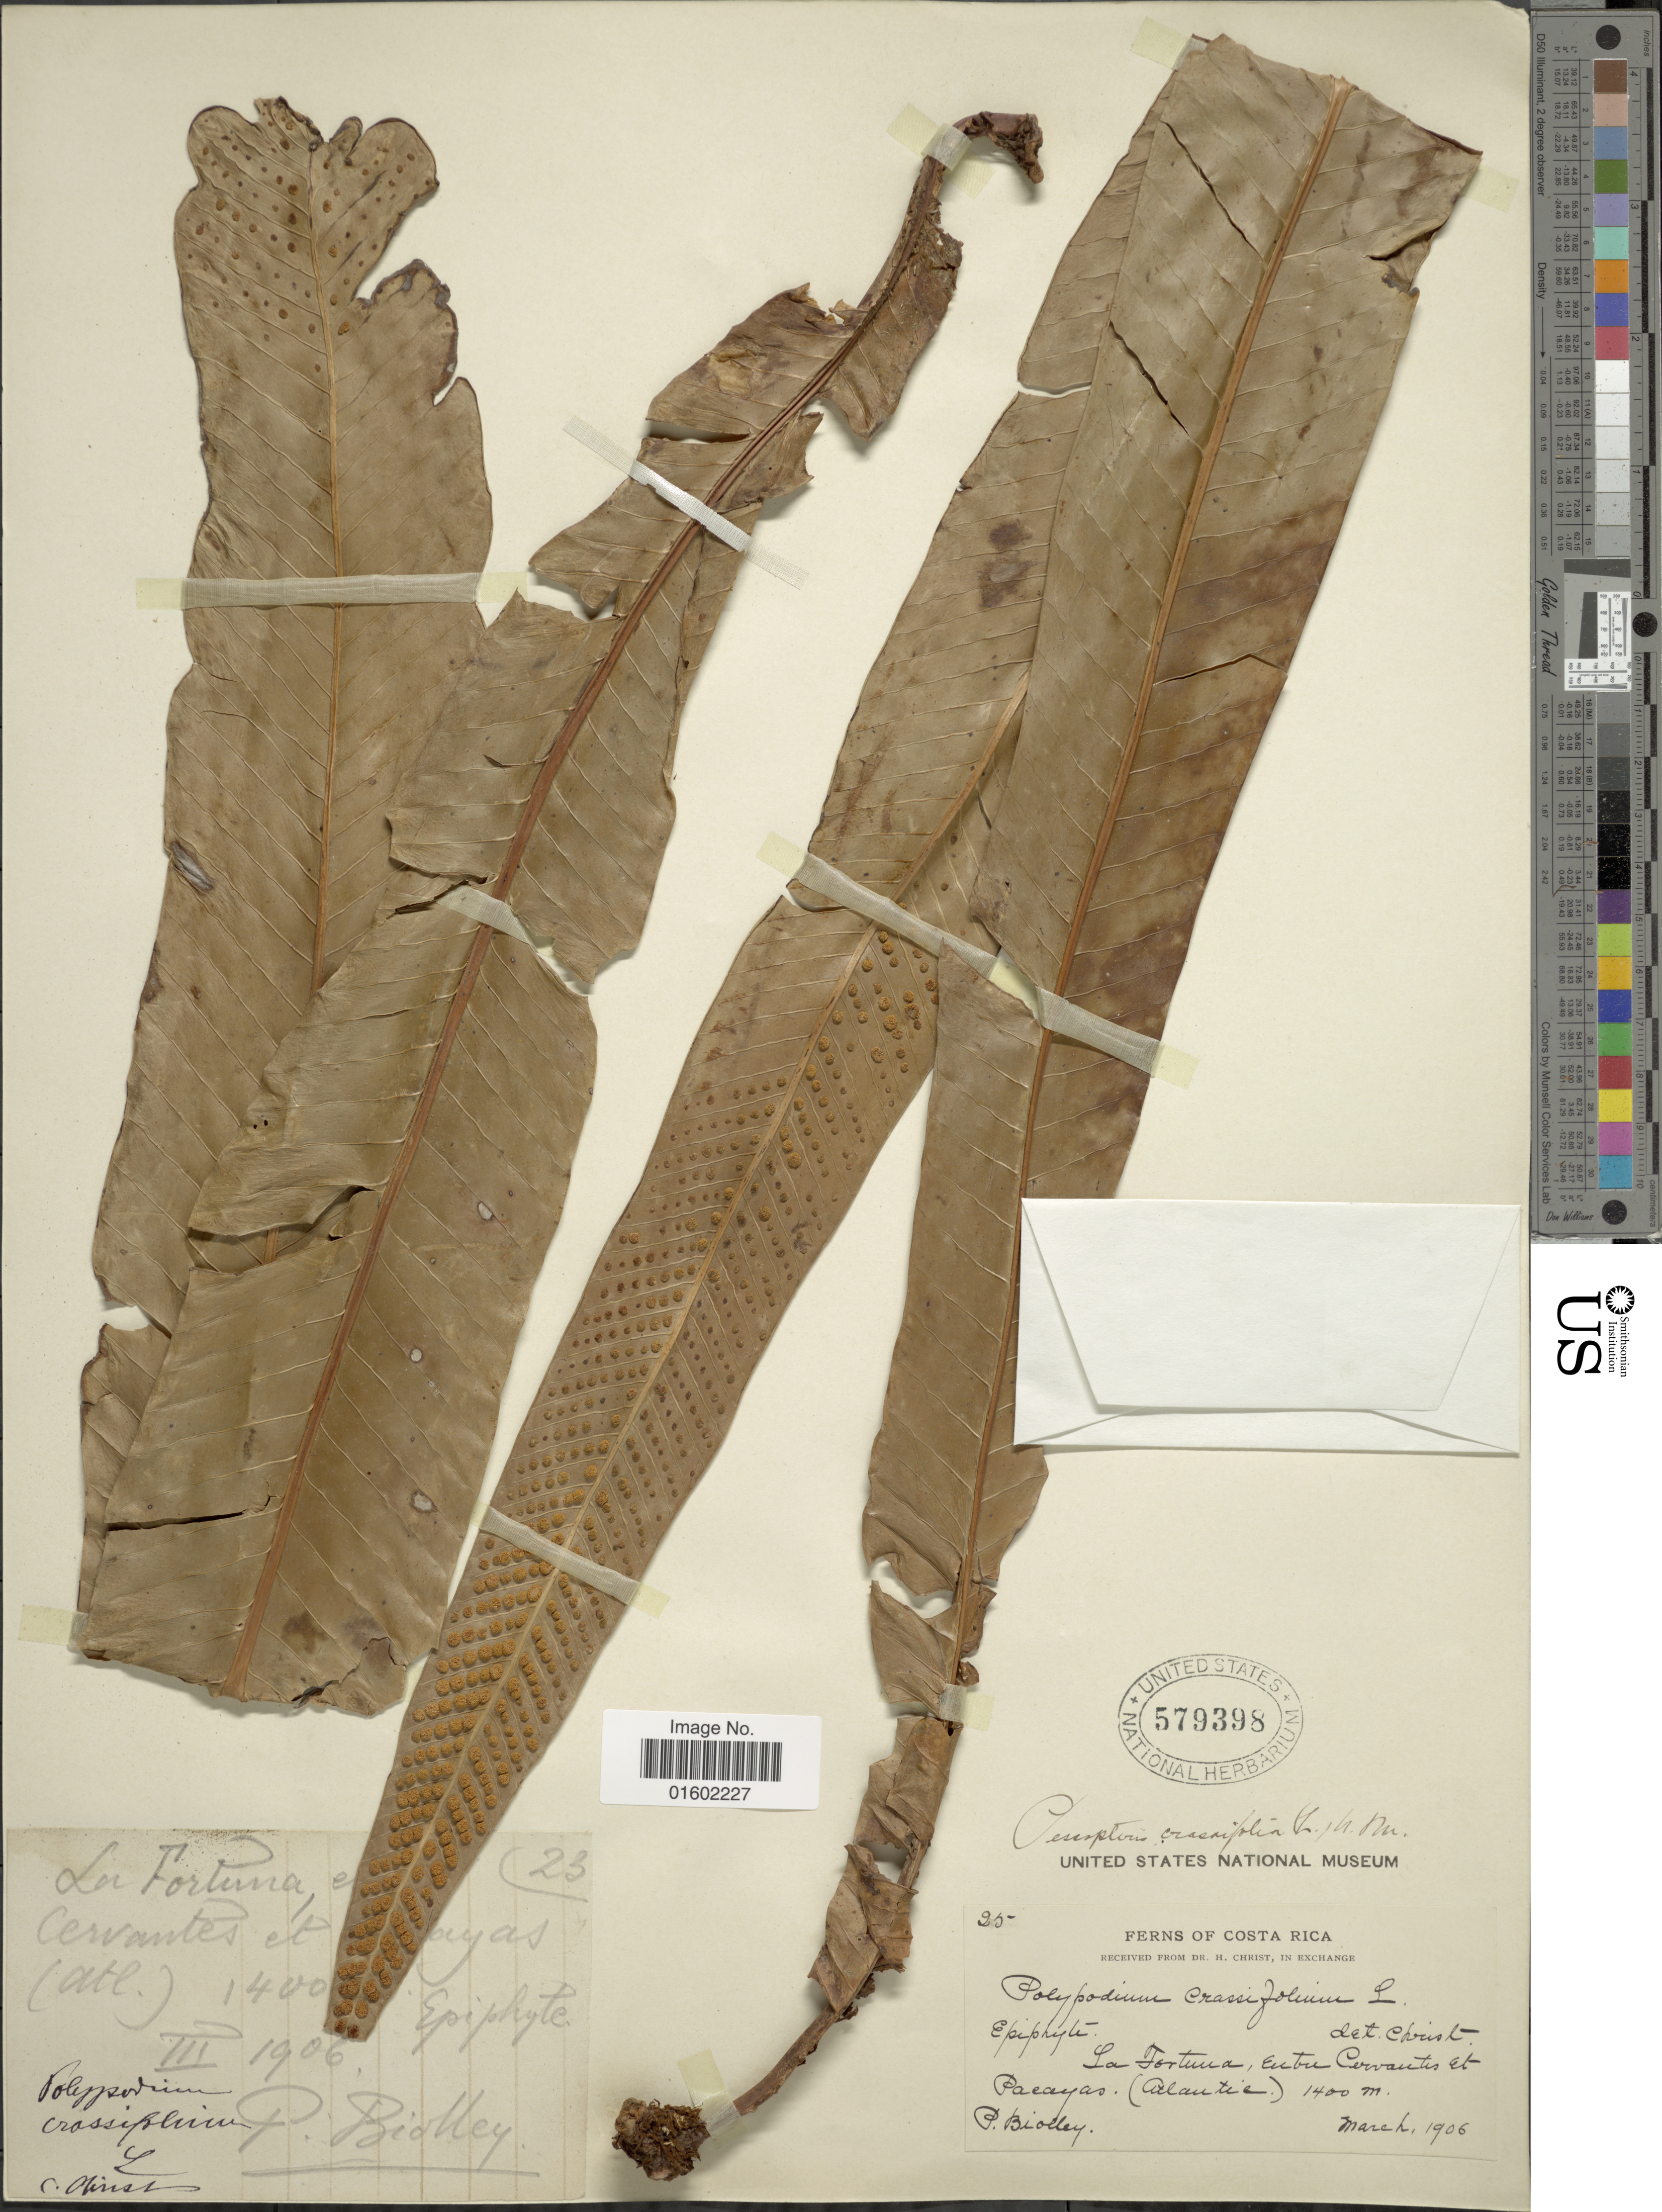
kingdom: Plantae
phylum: Tracheophyta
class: Polypodiopsida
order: Polypodiales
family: Polypodiaceae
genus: Niphidium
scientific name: Niphidium nidulare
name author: (Rosenst.) Lellinger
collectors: P. Biolley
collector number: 25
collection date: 1906-03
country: Costa Rica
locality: La Fortuna, entre Cervantes et Pacayas (Atlantic)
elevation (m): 1400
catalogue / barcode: US 579398